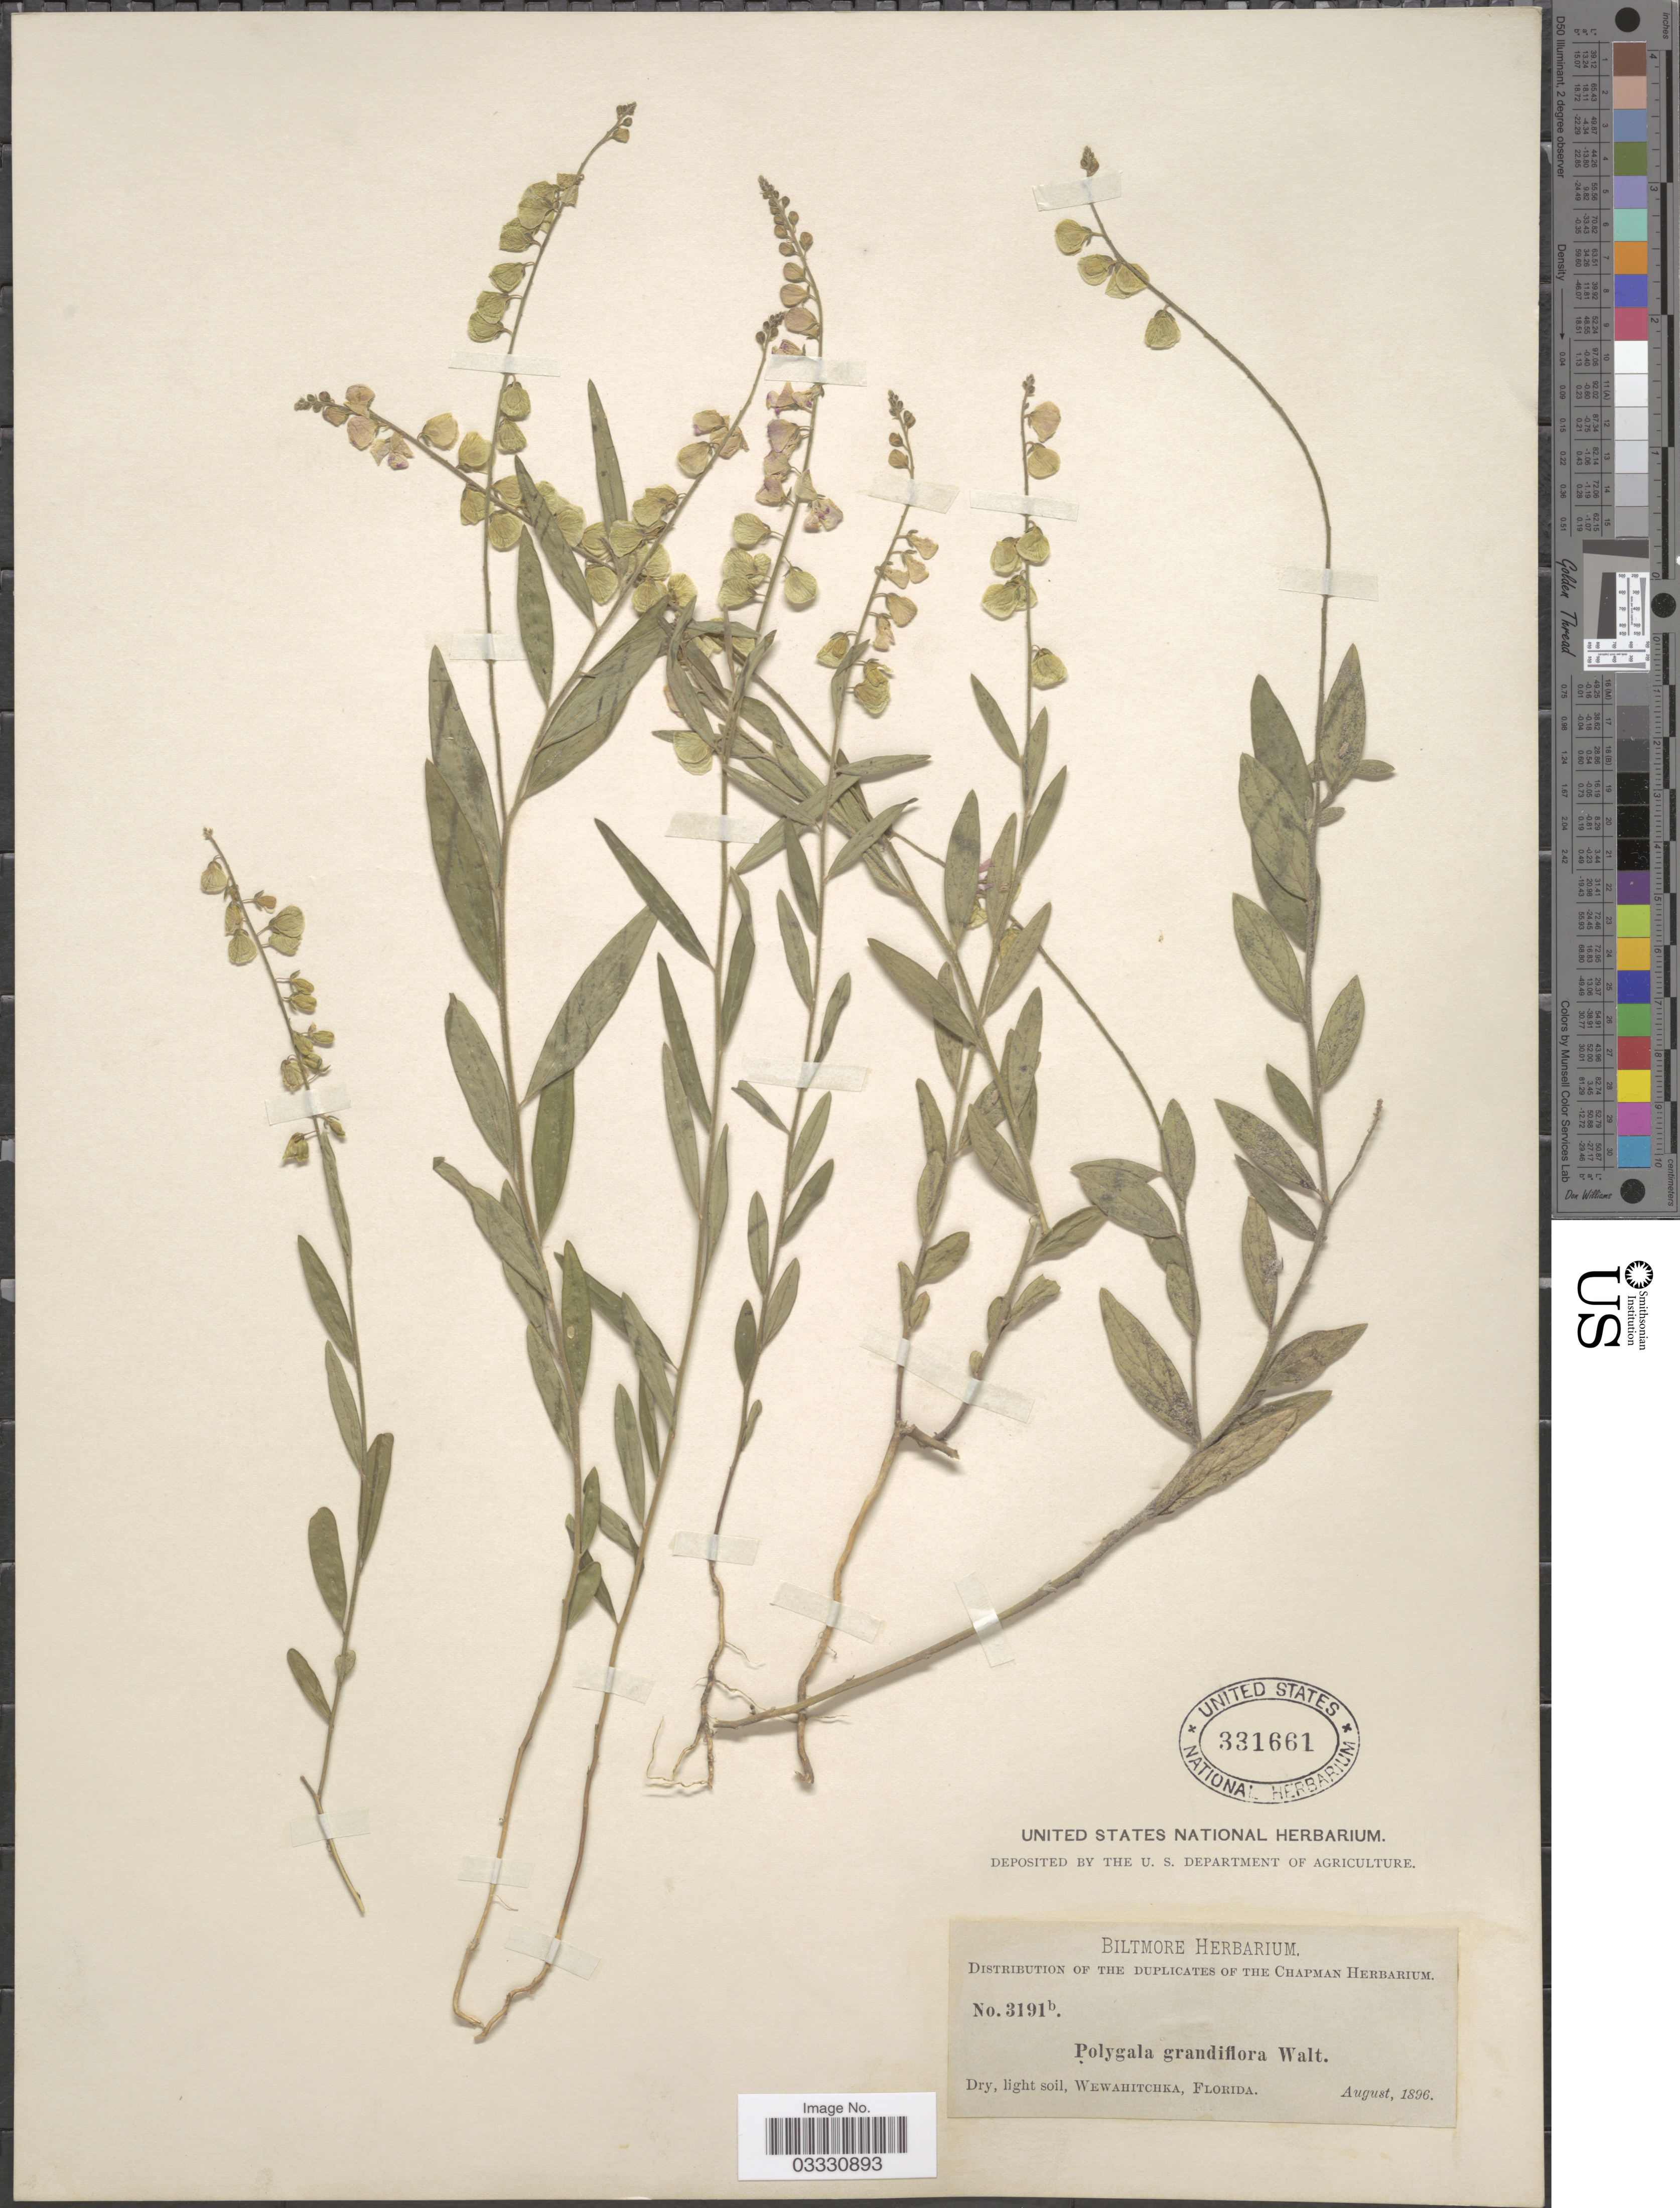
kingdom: Plantae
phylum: Tracheophyta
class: Magnoliopsida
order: Fabales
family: Polygalaceae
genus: Asemeia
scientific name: Asemeia grandiflora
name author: (Walter) Small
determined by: Strong, Mark T., (BOT), Smithsonian Institution - National Museum of Natural History (UNITED STATES)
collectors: ex herb. Biltmore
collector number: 3191b.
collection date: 1896-08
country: United States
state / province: Florida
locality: Wewahitchka.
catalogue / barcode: US 331661